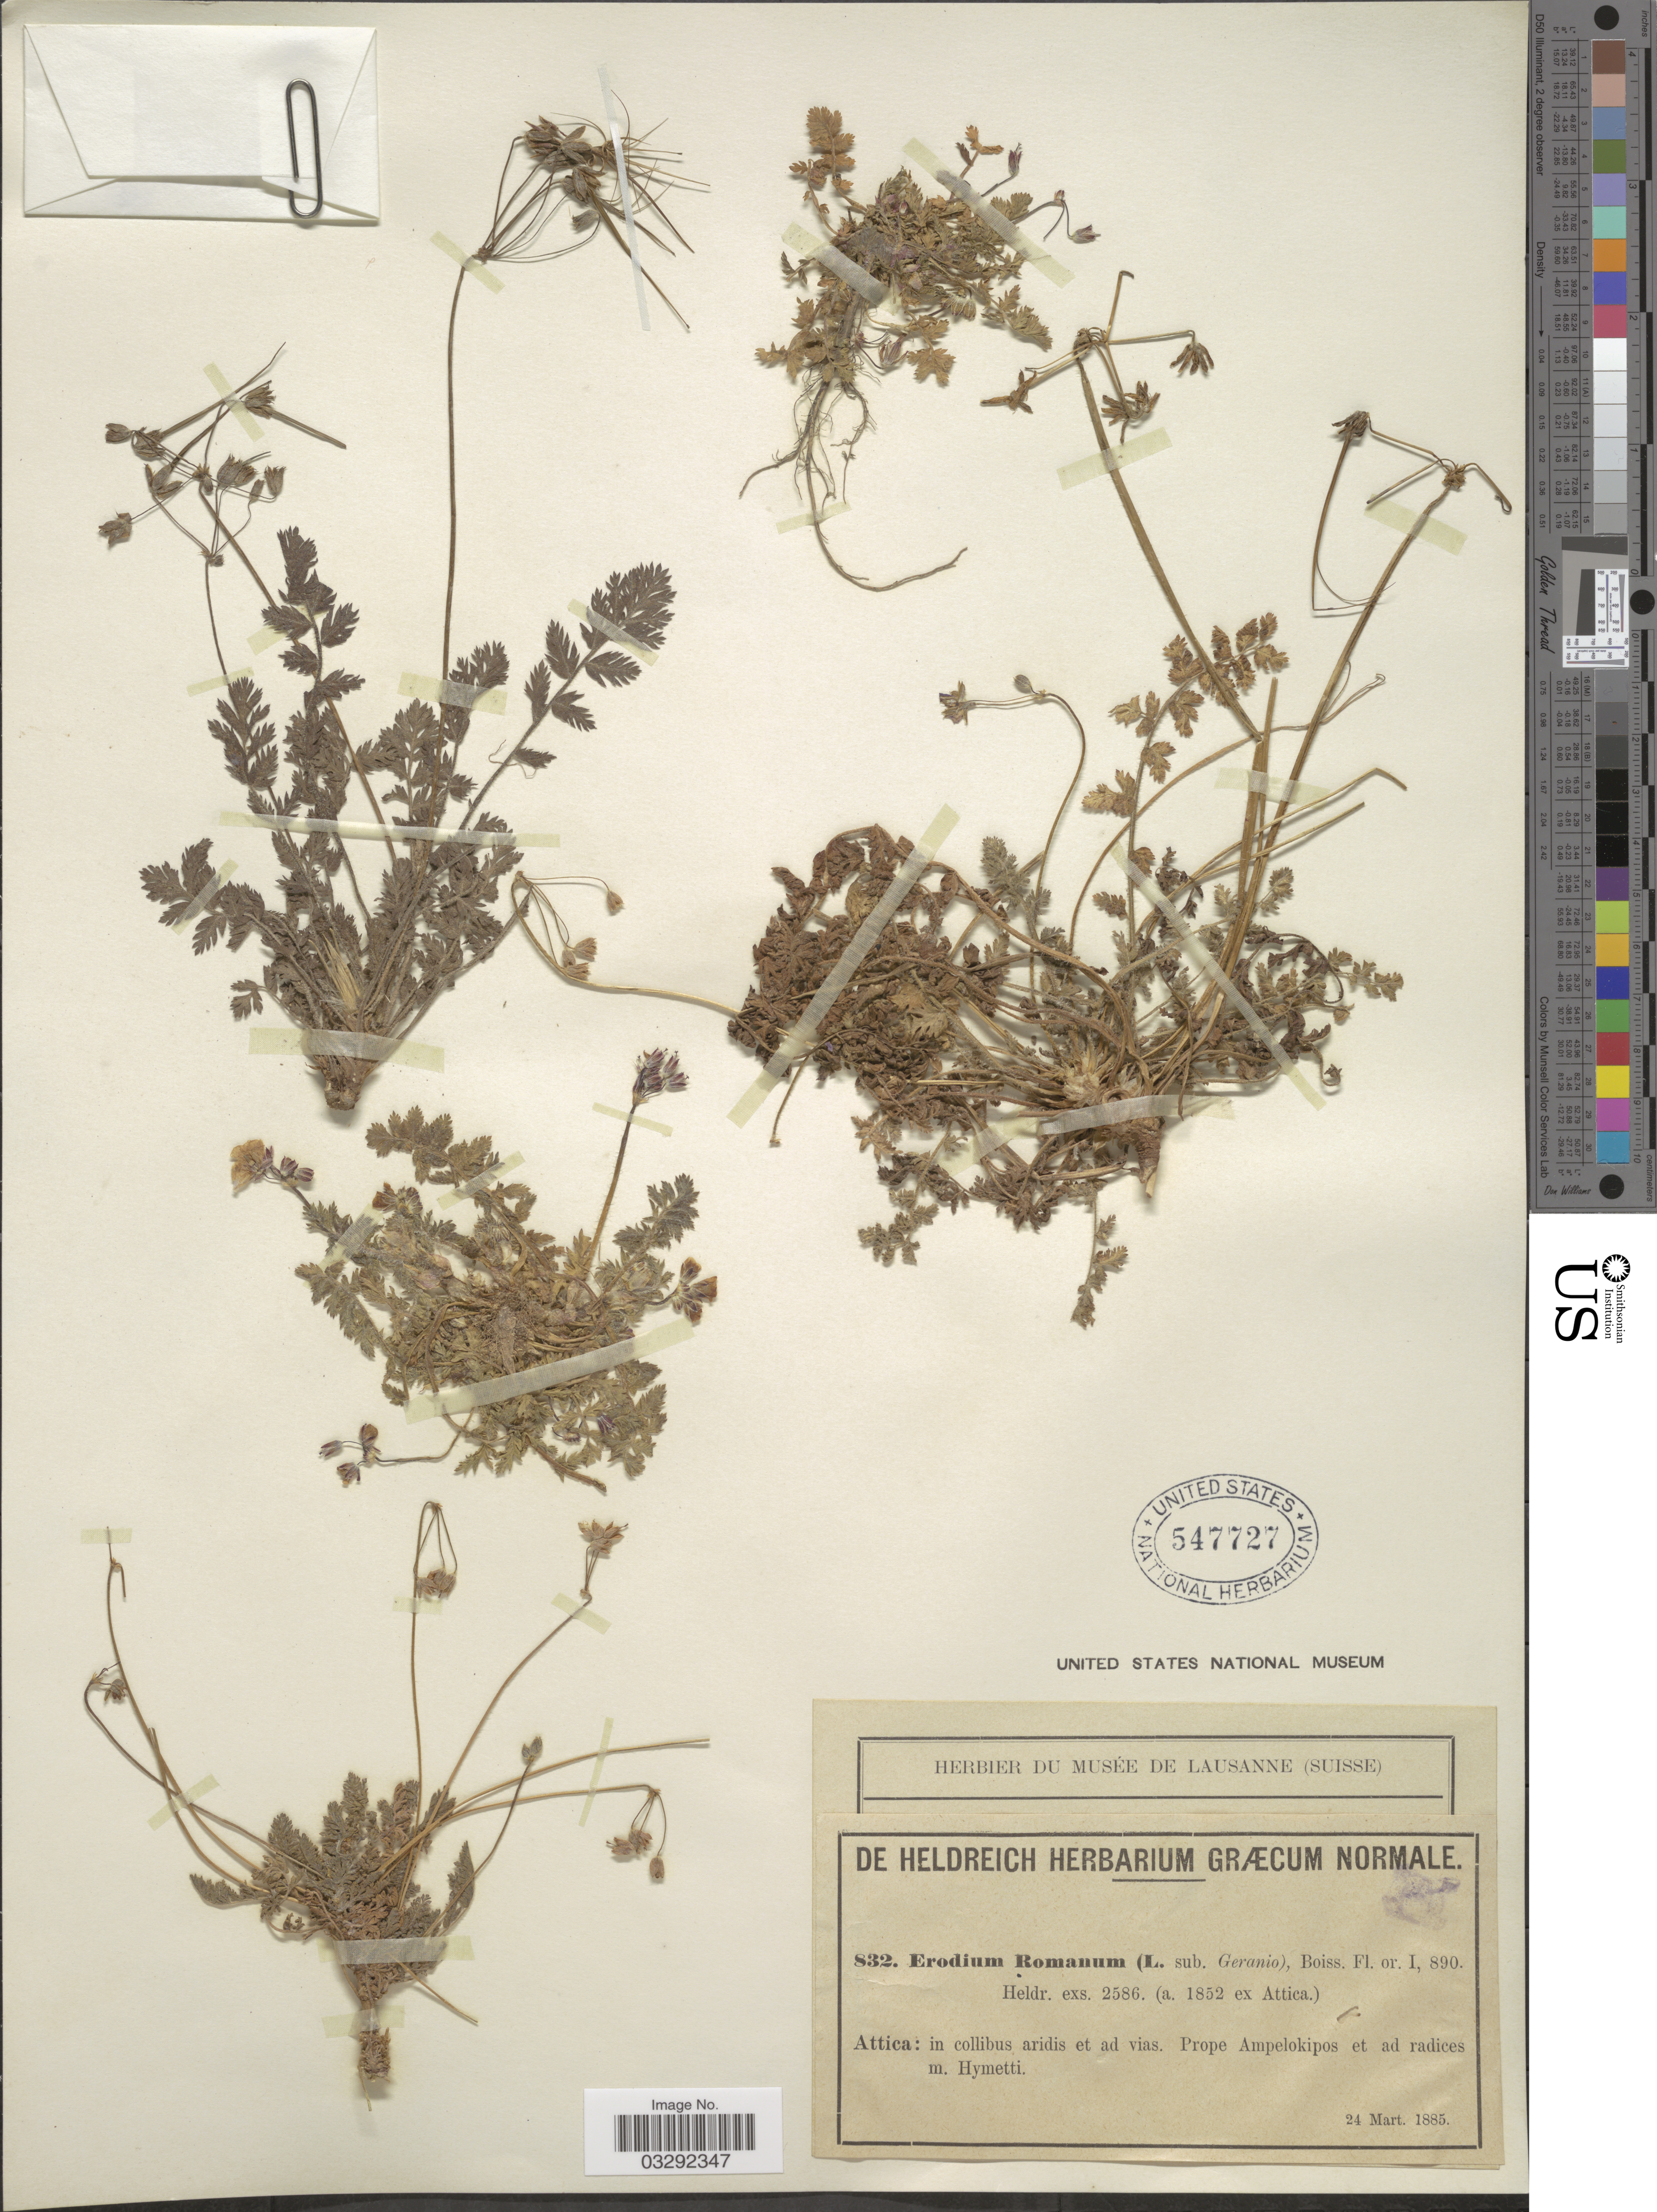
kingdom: Plantae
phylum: Tracheophyta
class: Magnoliopsida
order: Geraniales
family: Geraniaceae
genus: Erodium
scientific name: Erodium romanum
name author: (Burm. f.) L'Hér.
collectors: -. De Heldreich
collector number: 832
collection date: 1885-03-24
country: Greece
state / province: Attica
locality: In collibus aridis et ad vias. Prope Ampelokipos et ad radices m. Hymetti.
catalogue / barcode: US 547727